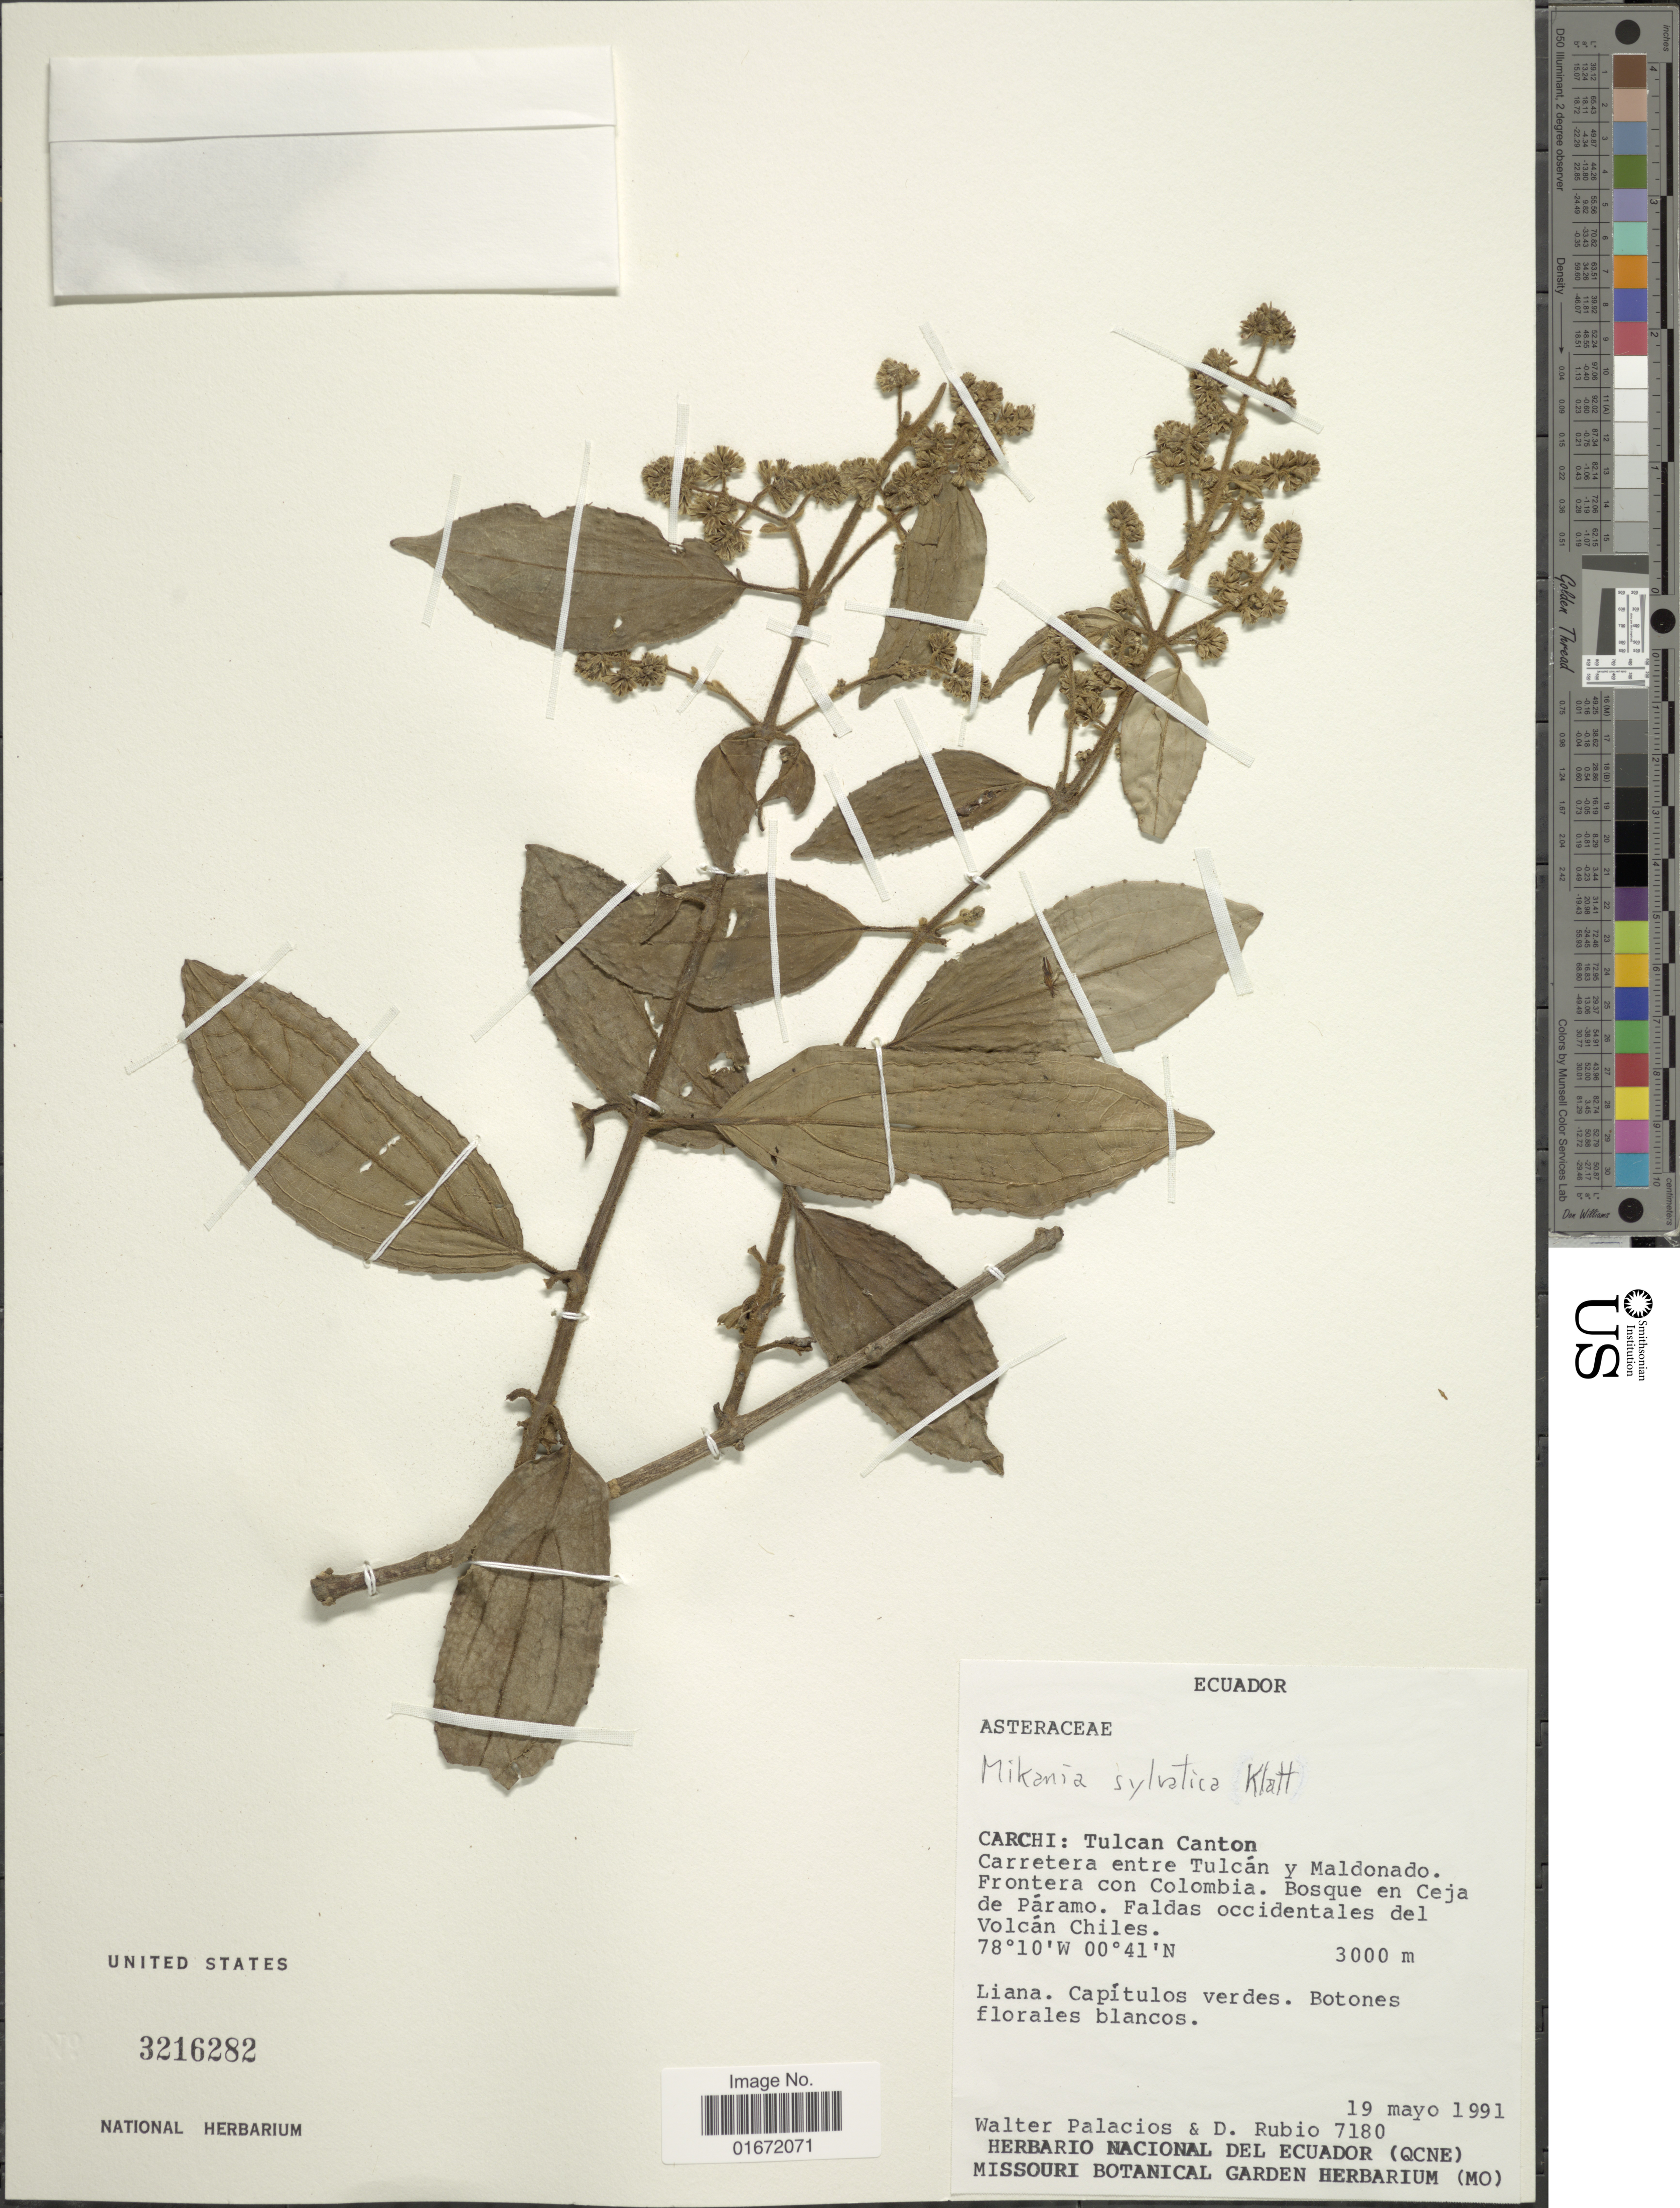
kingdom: Plantae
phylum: Tracheophyta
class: Magnoliopsida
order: Asterales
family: Asteraceae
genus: Mikania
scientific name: Mikania sylvatica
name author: Klatt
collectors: W. Palacios & D. Rubio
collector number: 7180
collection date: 1991-05-19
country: Ecuador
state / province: Carchi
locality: Carchi: Tulcan Canton. Carretera entre Tulcán y Maldonado. Frontera con Colombia. Bosque en Ceja de Páramo. Faldas occidentales del Volcán Chiles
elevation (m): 3000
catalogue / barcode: US 3216282